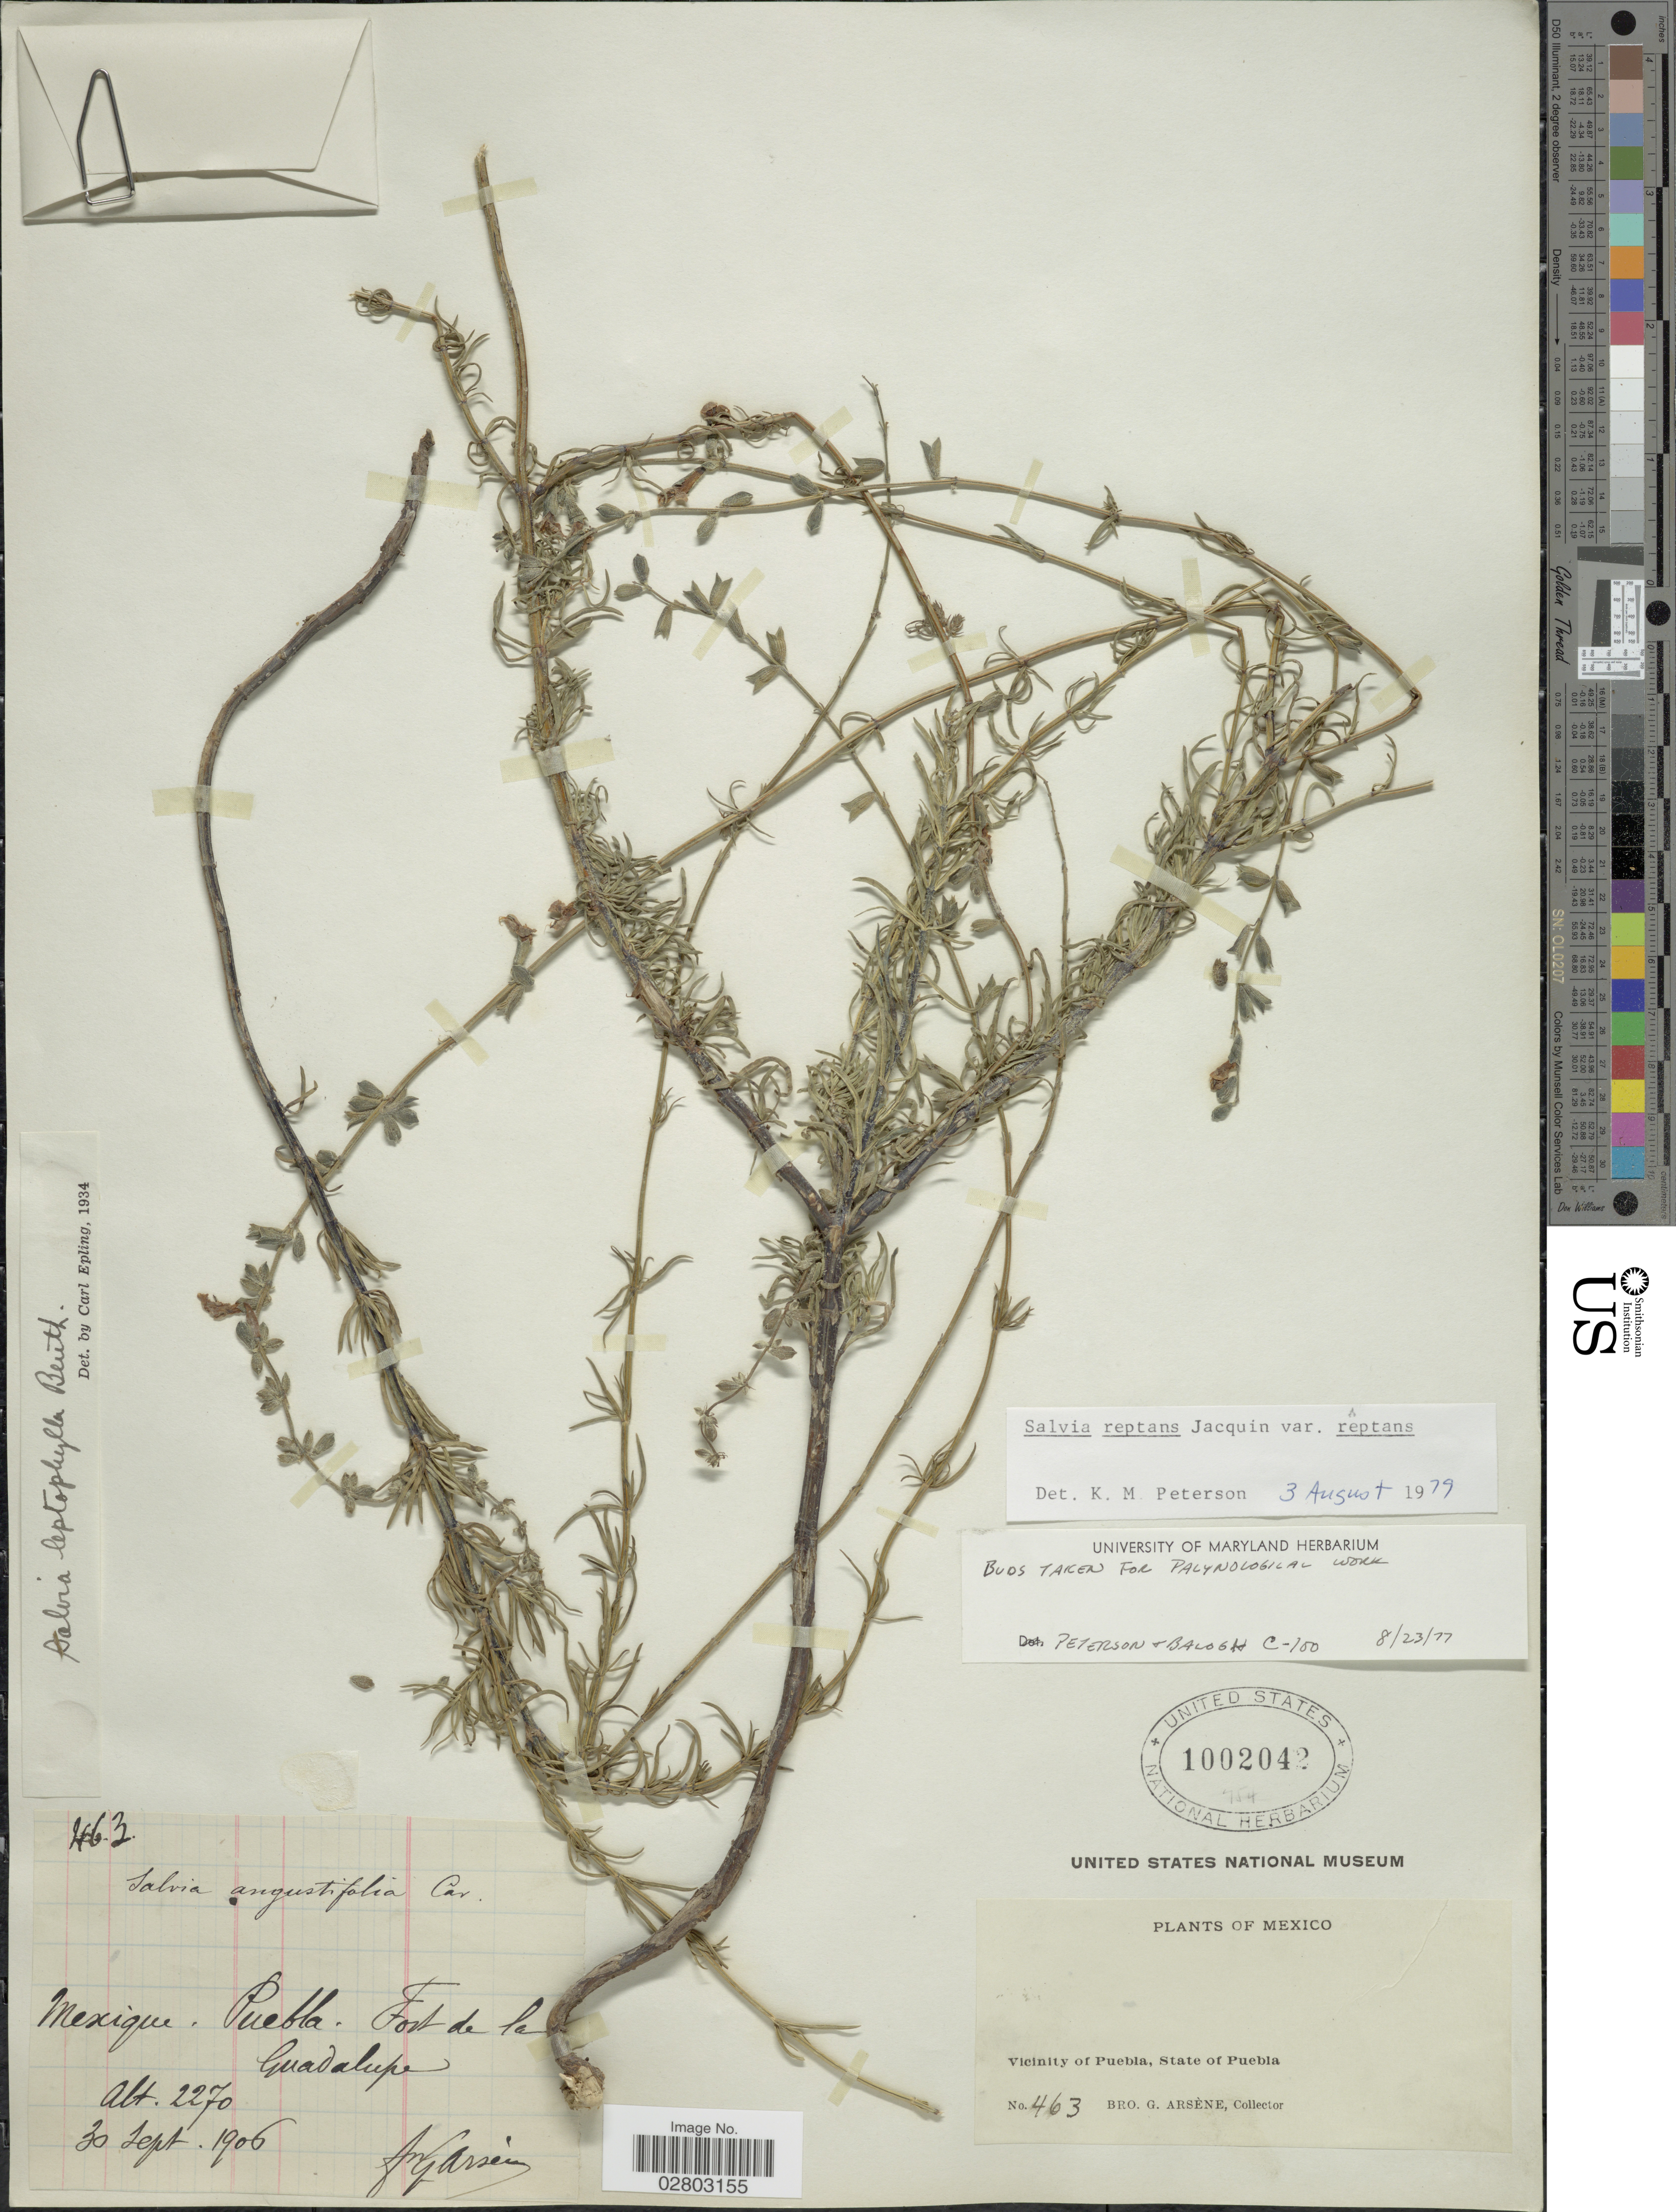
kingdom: Plantae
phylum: Tracheophyta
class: Magnoliopsida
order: Lamiales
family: Lamiaceae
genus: Salvia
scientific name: Salvia reptans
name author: Jacq.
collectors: Bro. G. Arsène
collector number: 463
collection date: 1906-09-30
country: Mexico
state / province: Puebla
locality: Fort de la Guadalupe, Vicinity of Puebla.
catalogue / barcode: US 1002042